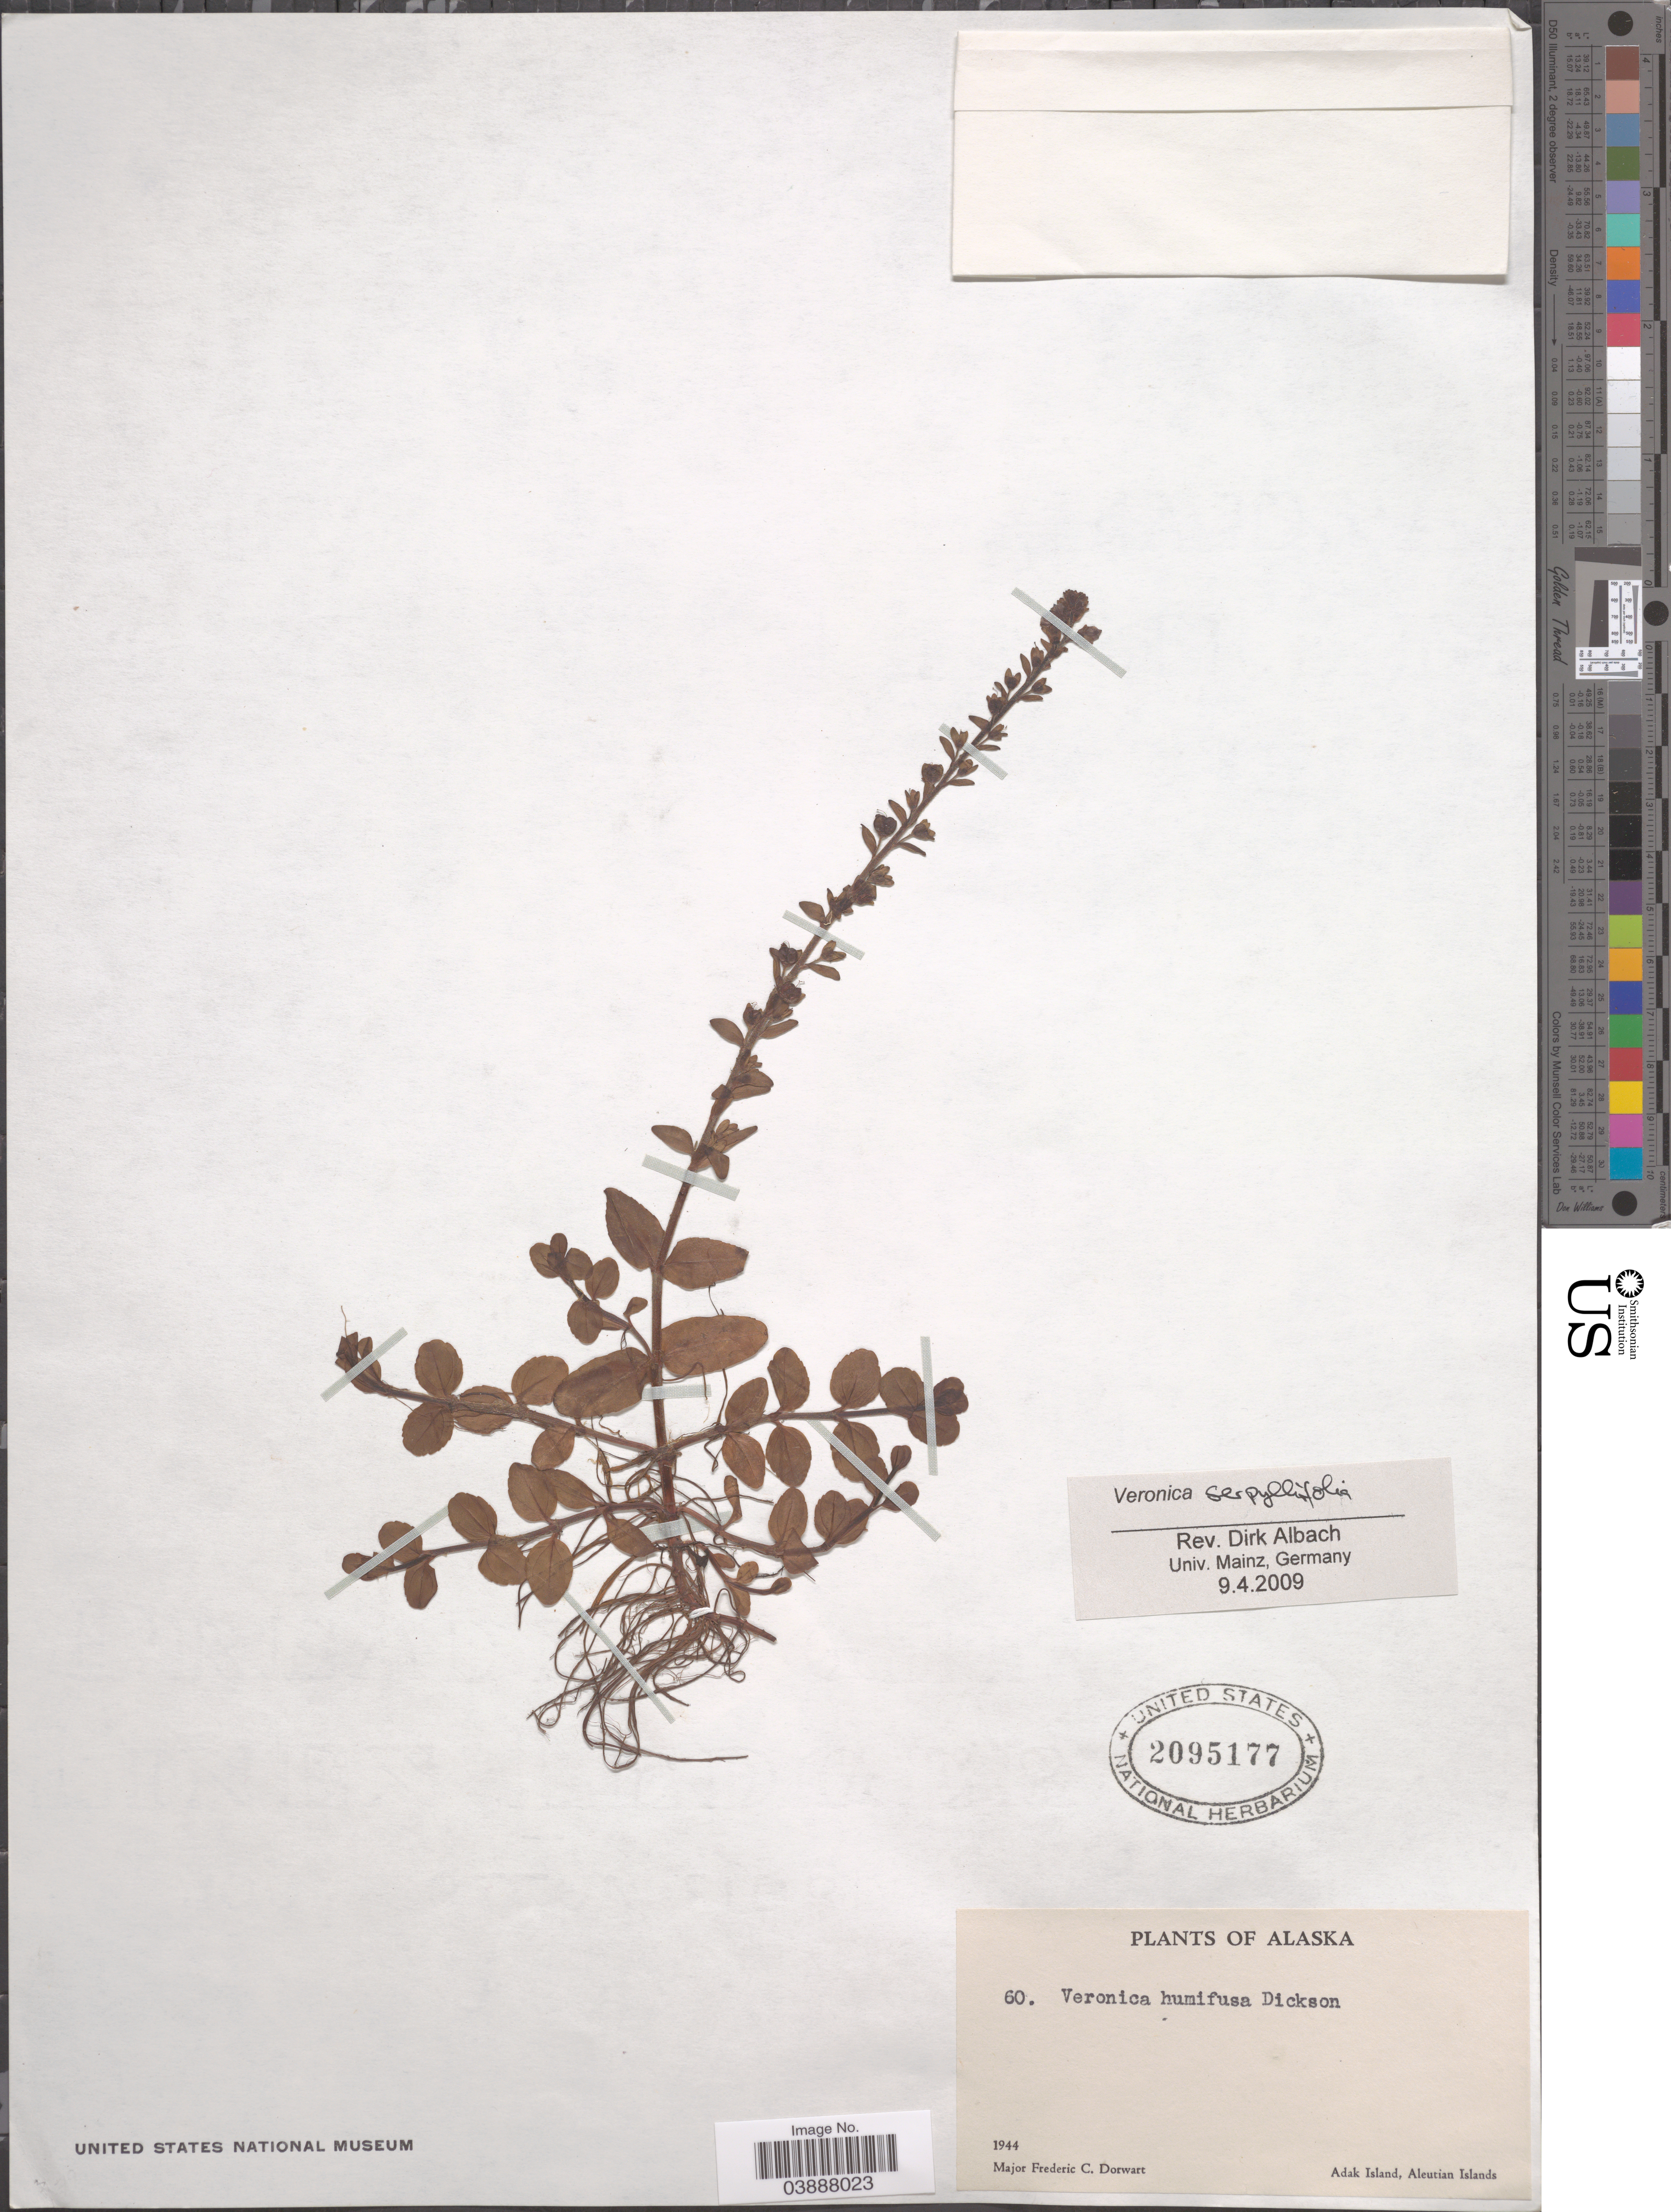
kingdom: Plantae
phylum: Tracheophyta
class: Magnoliopsida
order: Lamiales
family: Plantaginaceae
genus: Veronica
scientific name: Veronica serpyllifolia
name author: L.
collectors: F. Dorwart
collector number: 60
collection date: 1944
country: United States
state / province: Alaska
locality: Adak Island, Aleutian Islands.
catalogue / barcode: US 2095177